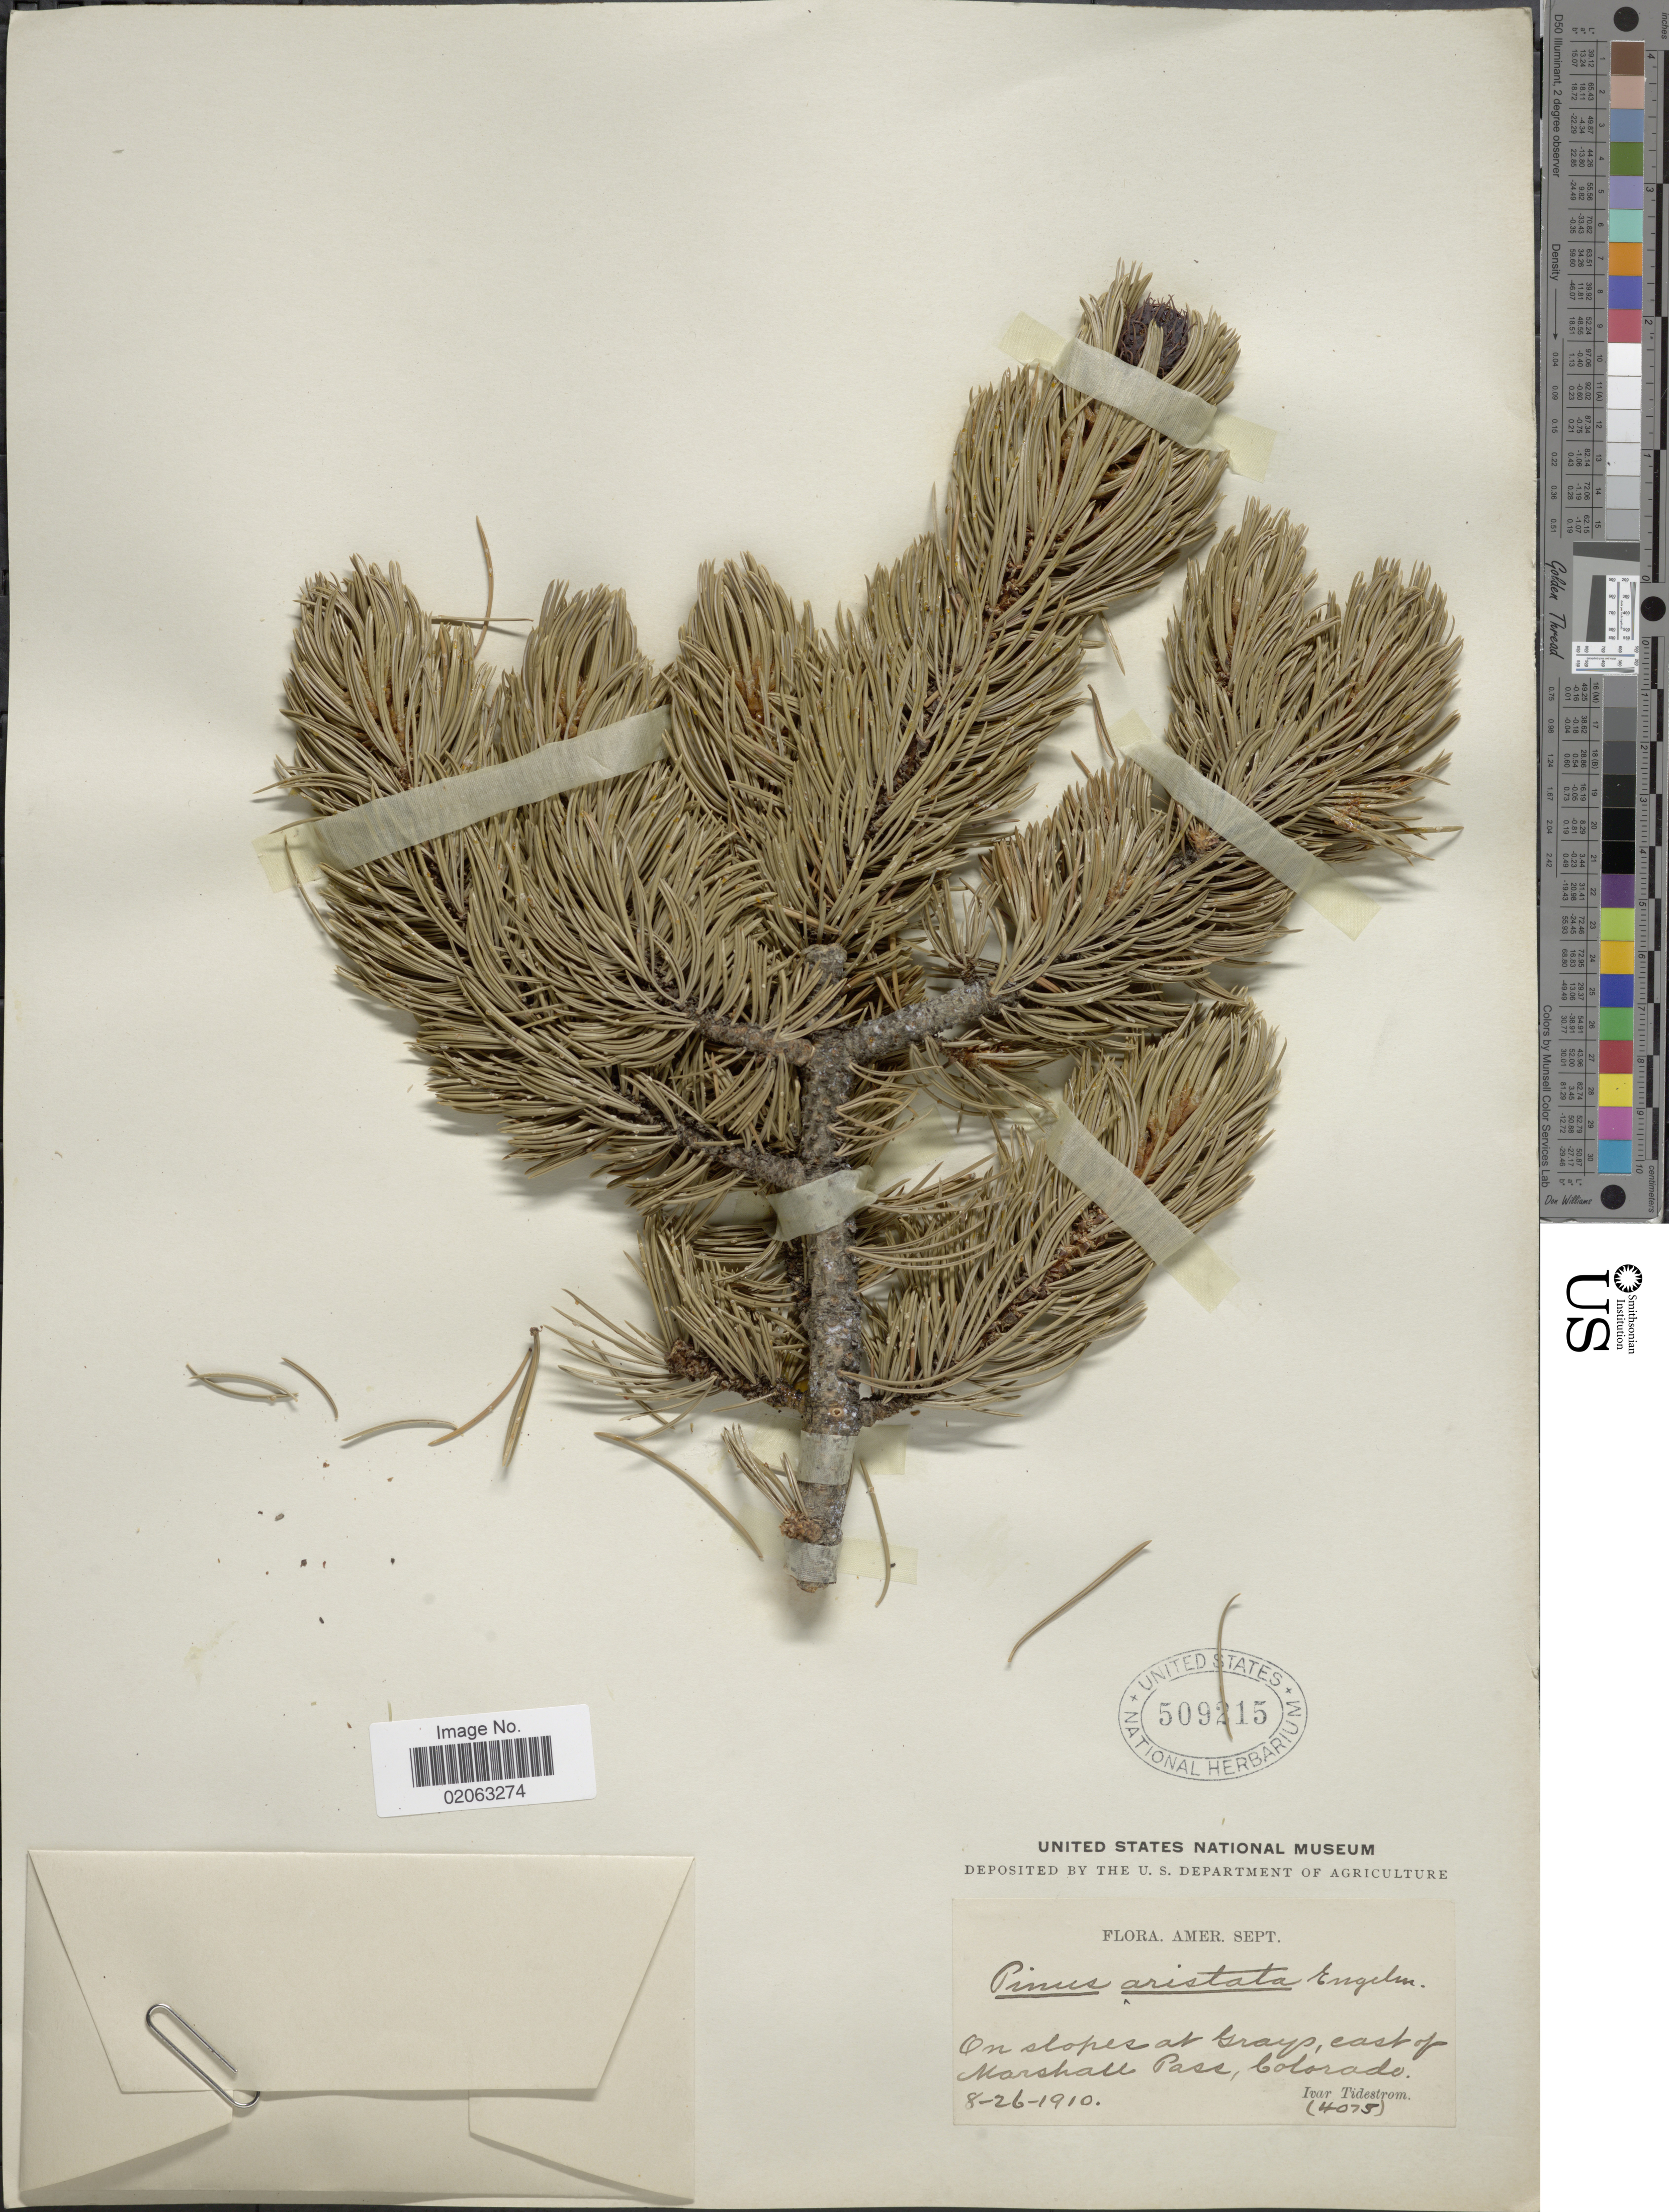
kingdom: Plantae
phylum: Tracheophyta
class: Pinopsida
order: Pinales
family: Pinaceae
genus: Pinus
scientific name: Pinus aristata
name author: Engelm.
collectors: I. F. Tidestrom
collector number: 4075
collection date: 1910-08-26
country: United States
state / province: Colorado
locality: On slope at Grays, east of Marshall Pass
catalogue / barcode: US 509215